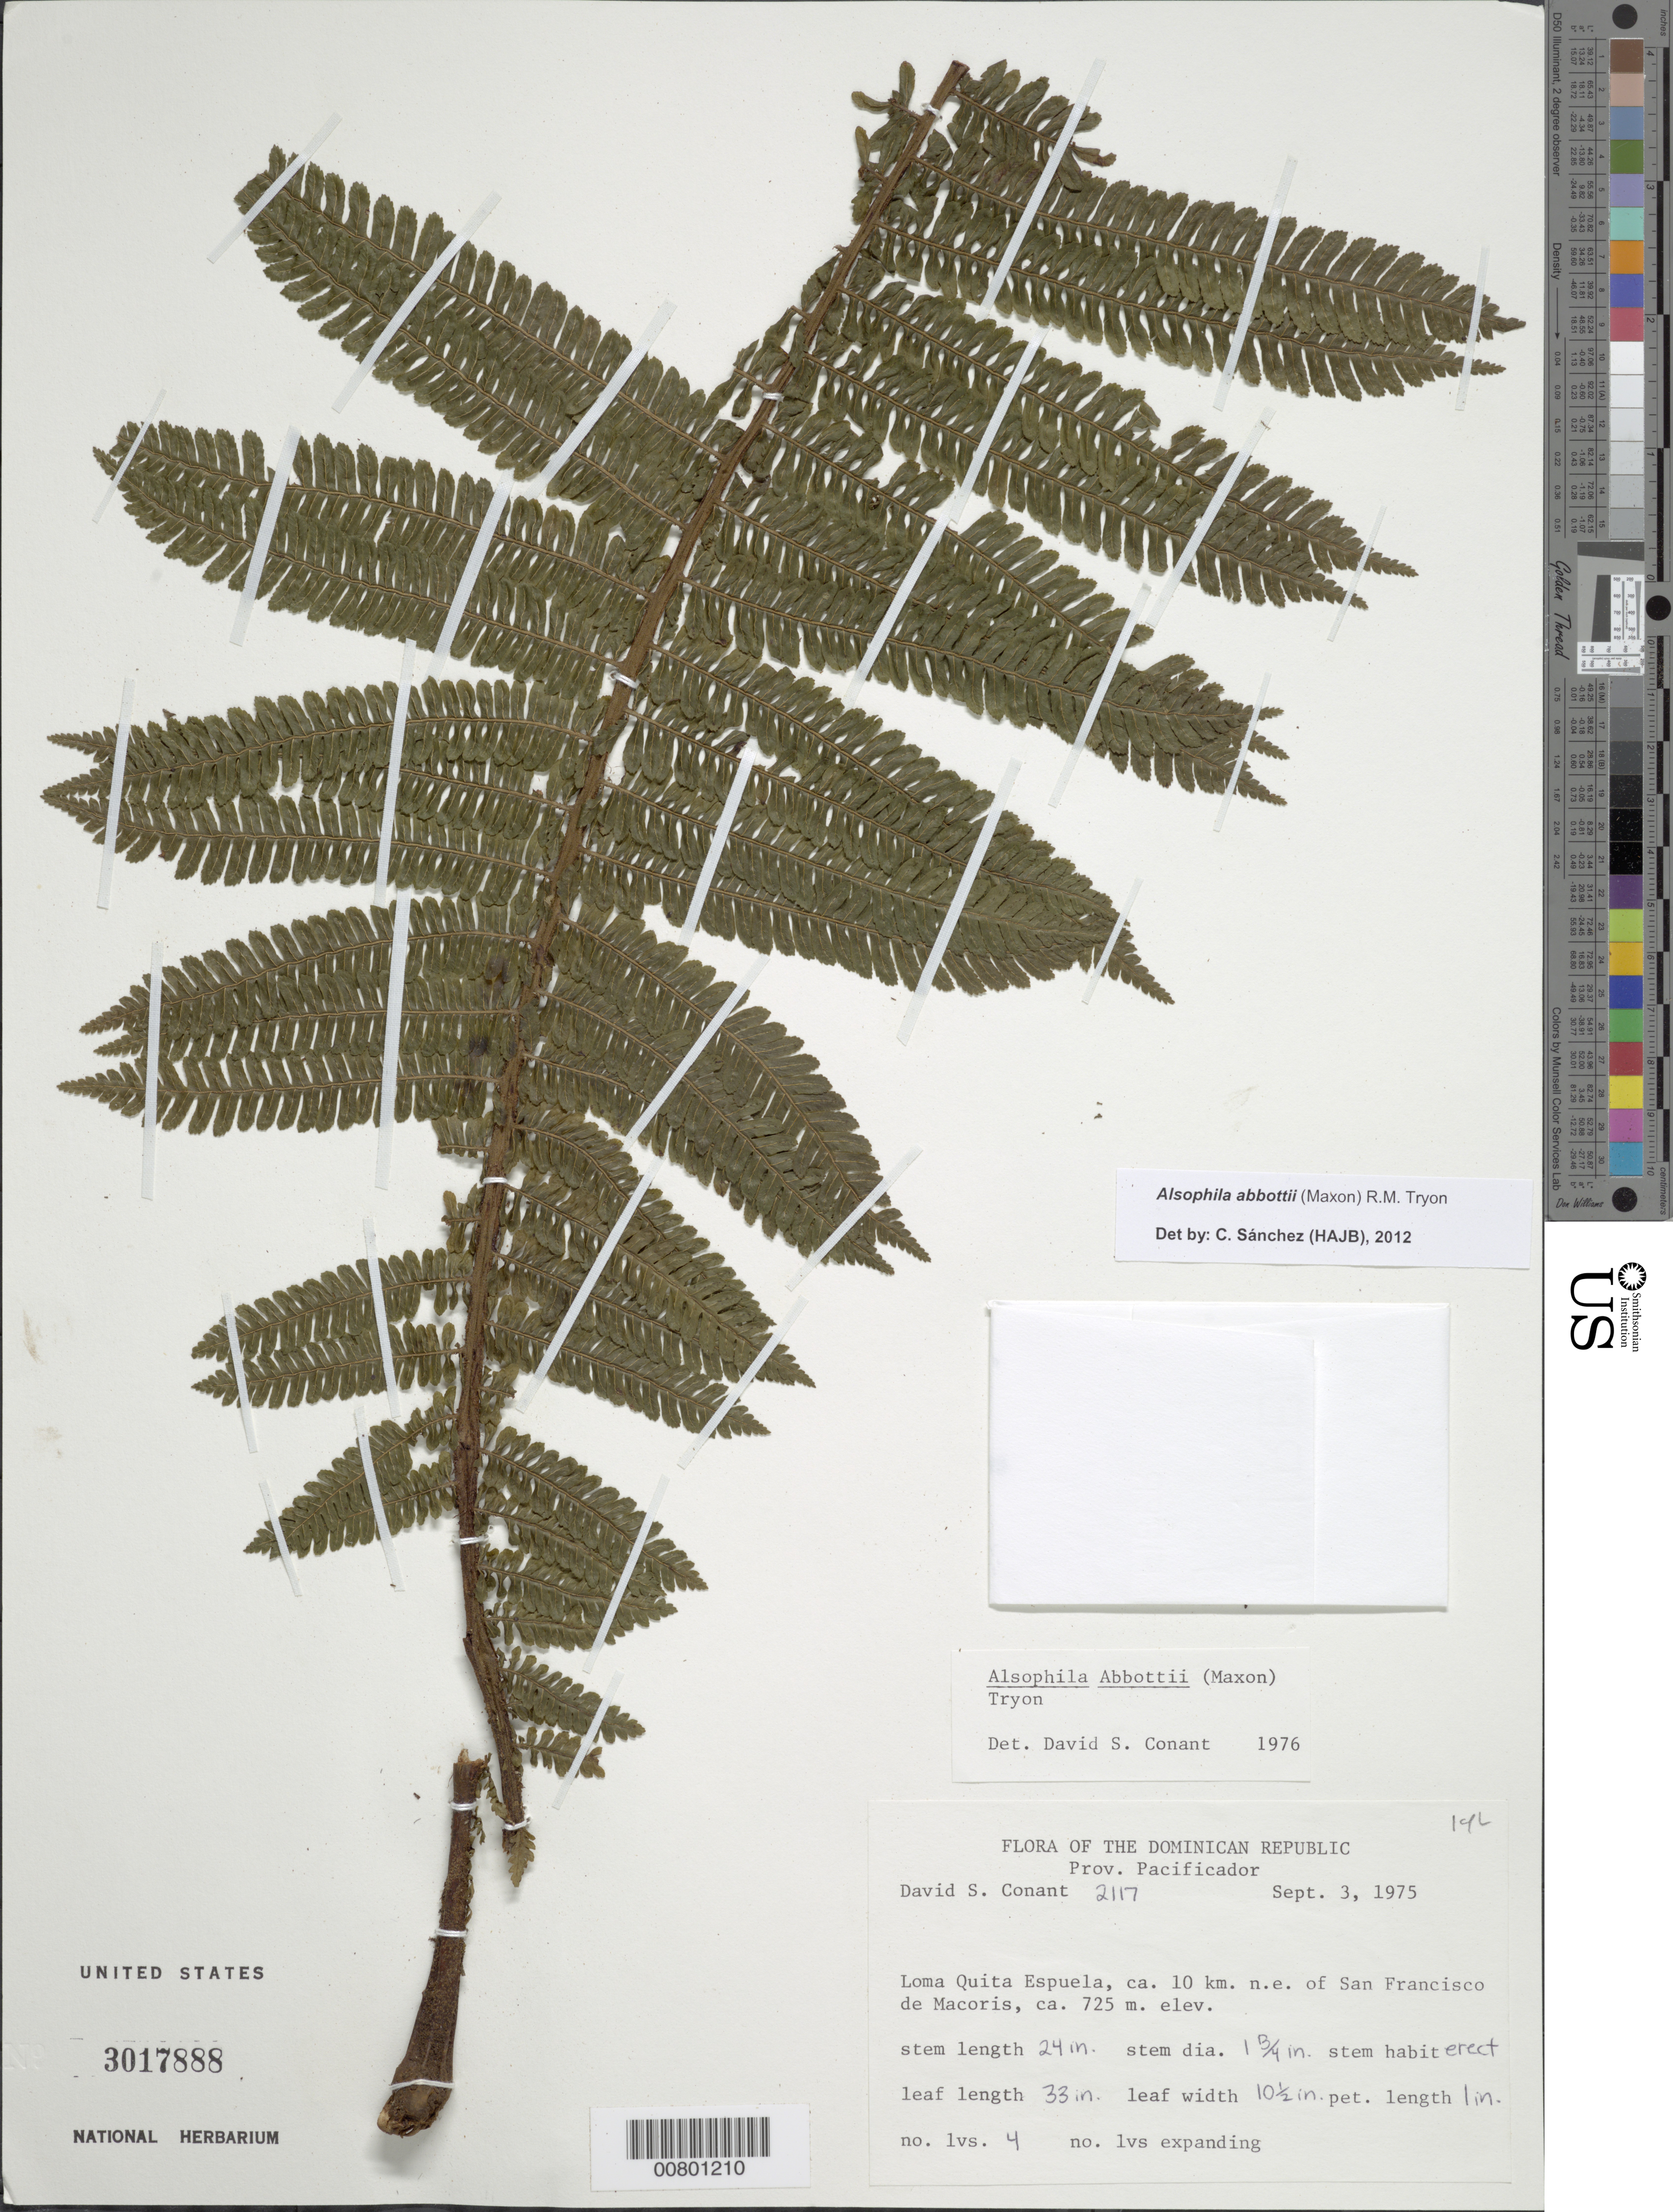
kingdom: Plantae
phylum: Tracheophyta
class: Polypodiopsida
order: Cyatheales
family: Cyatheaceae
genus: Alsophila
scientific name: Alsophila abbottii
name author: (Maxon) R.M. Tryon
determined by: Conant, D. S.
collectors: D. S. Conant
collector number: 2117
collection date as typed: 03 Sep 1975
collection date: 1975-09-03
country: Dominican Republic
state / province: Duarte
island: Hispaniola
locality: Loma quita Espuela, 10 km NE of San Francisco de Macoris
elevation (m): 725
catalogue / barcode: US 3017888